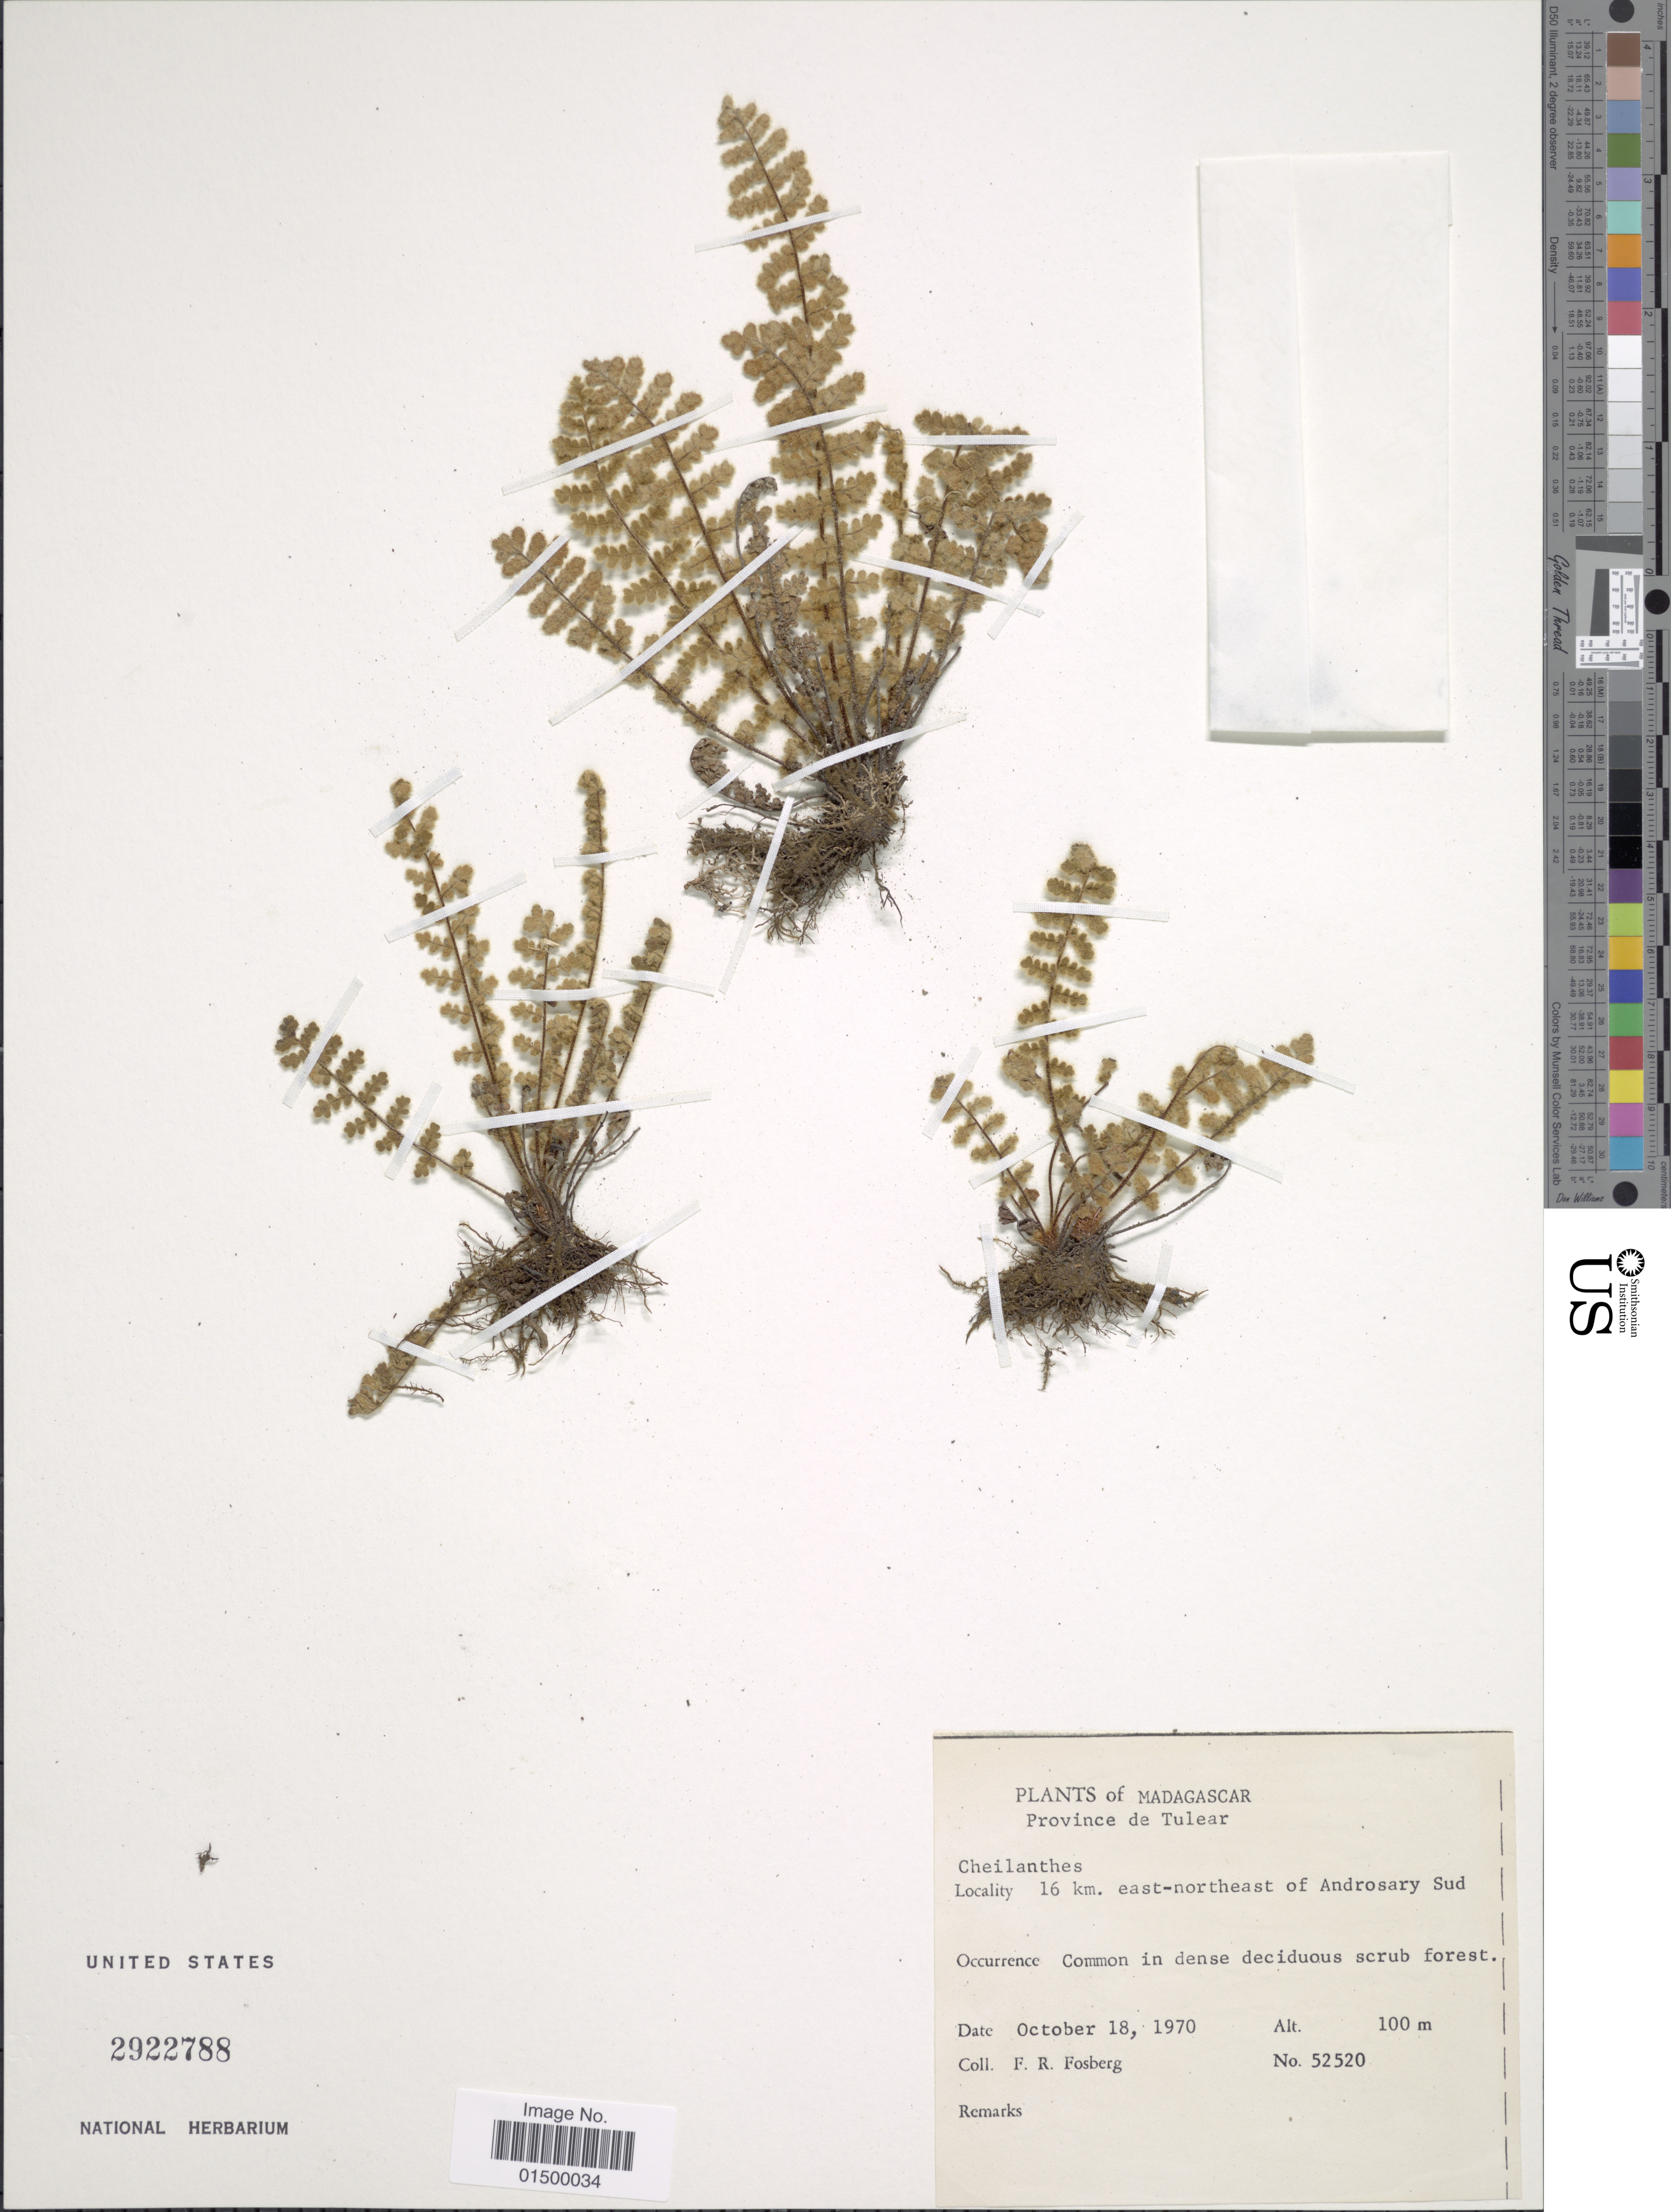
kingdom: Plantae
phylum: Tracheophyta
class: Polypodiopsida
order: Polypodiales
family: Pteridaceae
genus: Cheilanthes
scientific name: Cheilanthes sp.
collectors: F. R. Fosberg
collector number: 52520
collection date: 1970-10-18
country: Madagascar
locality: Province de Tulear. 16 km. east-northeast of Androsary Sud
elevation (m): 100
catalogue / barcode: US 2922788